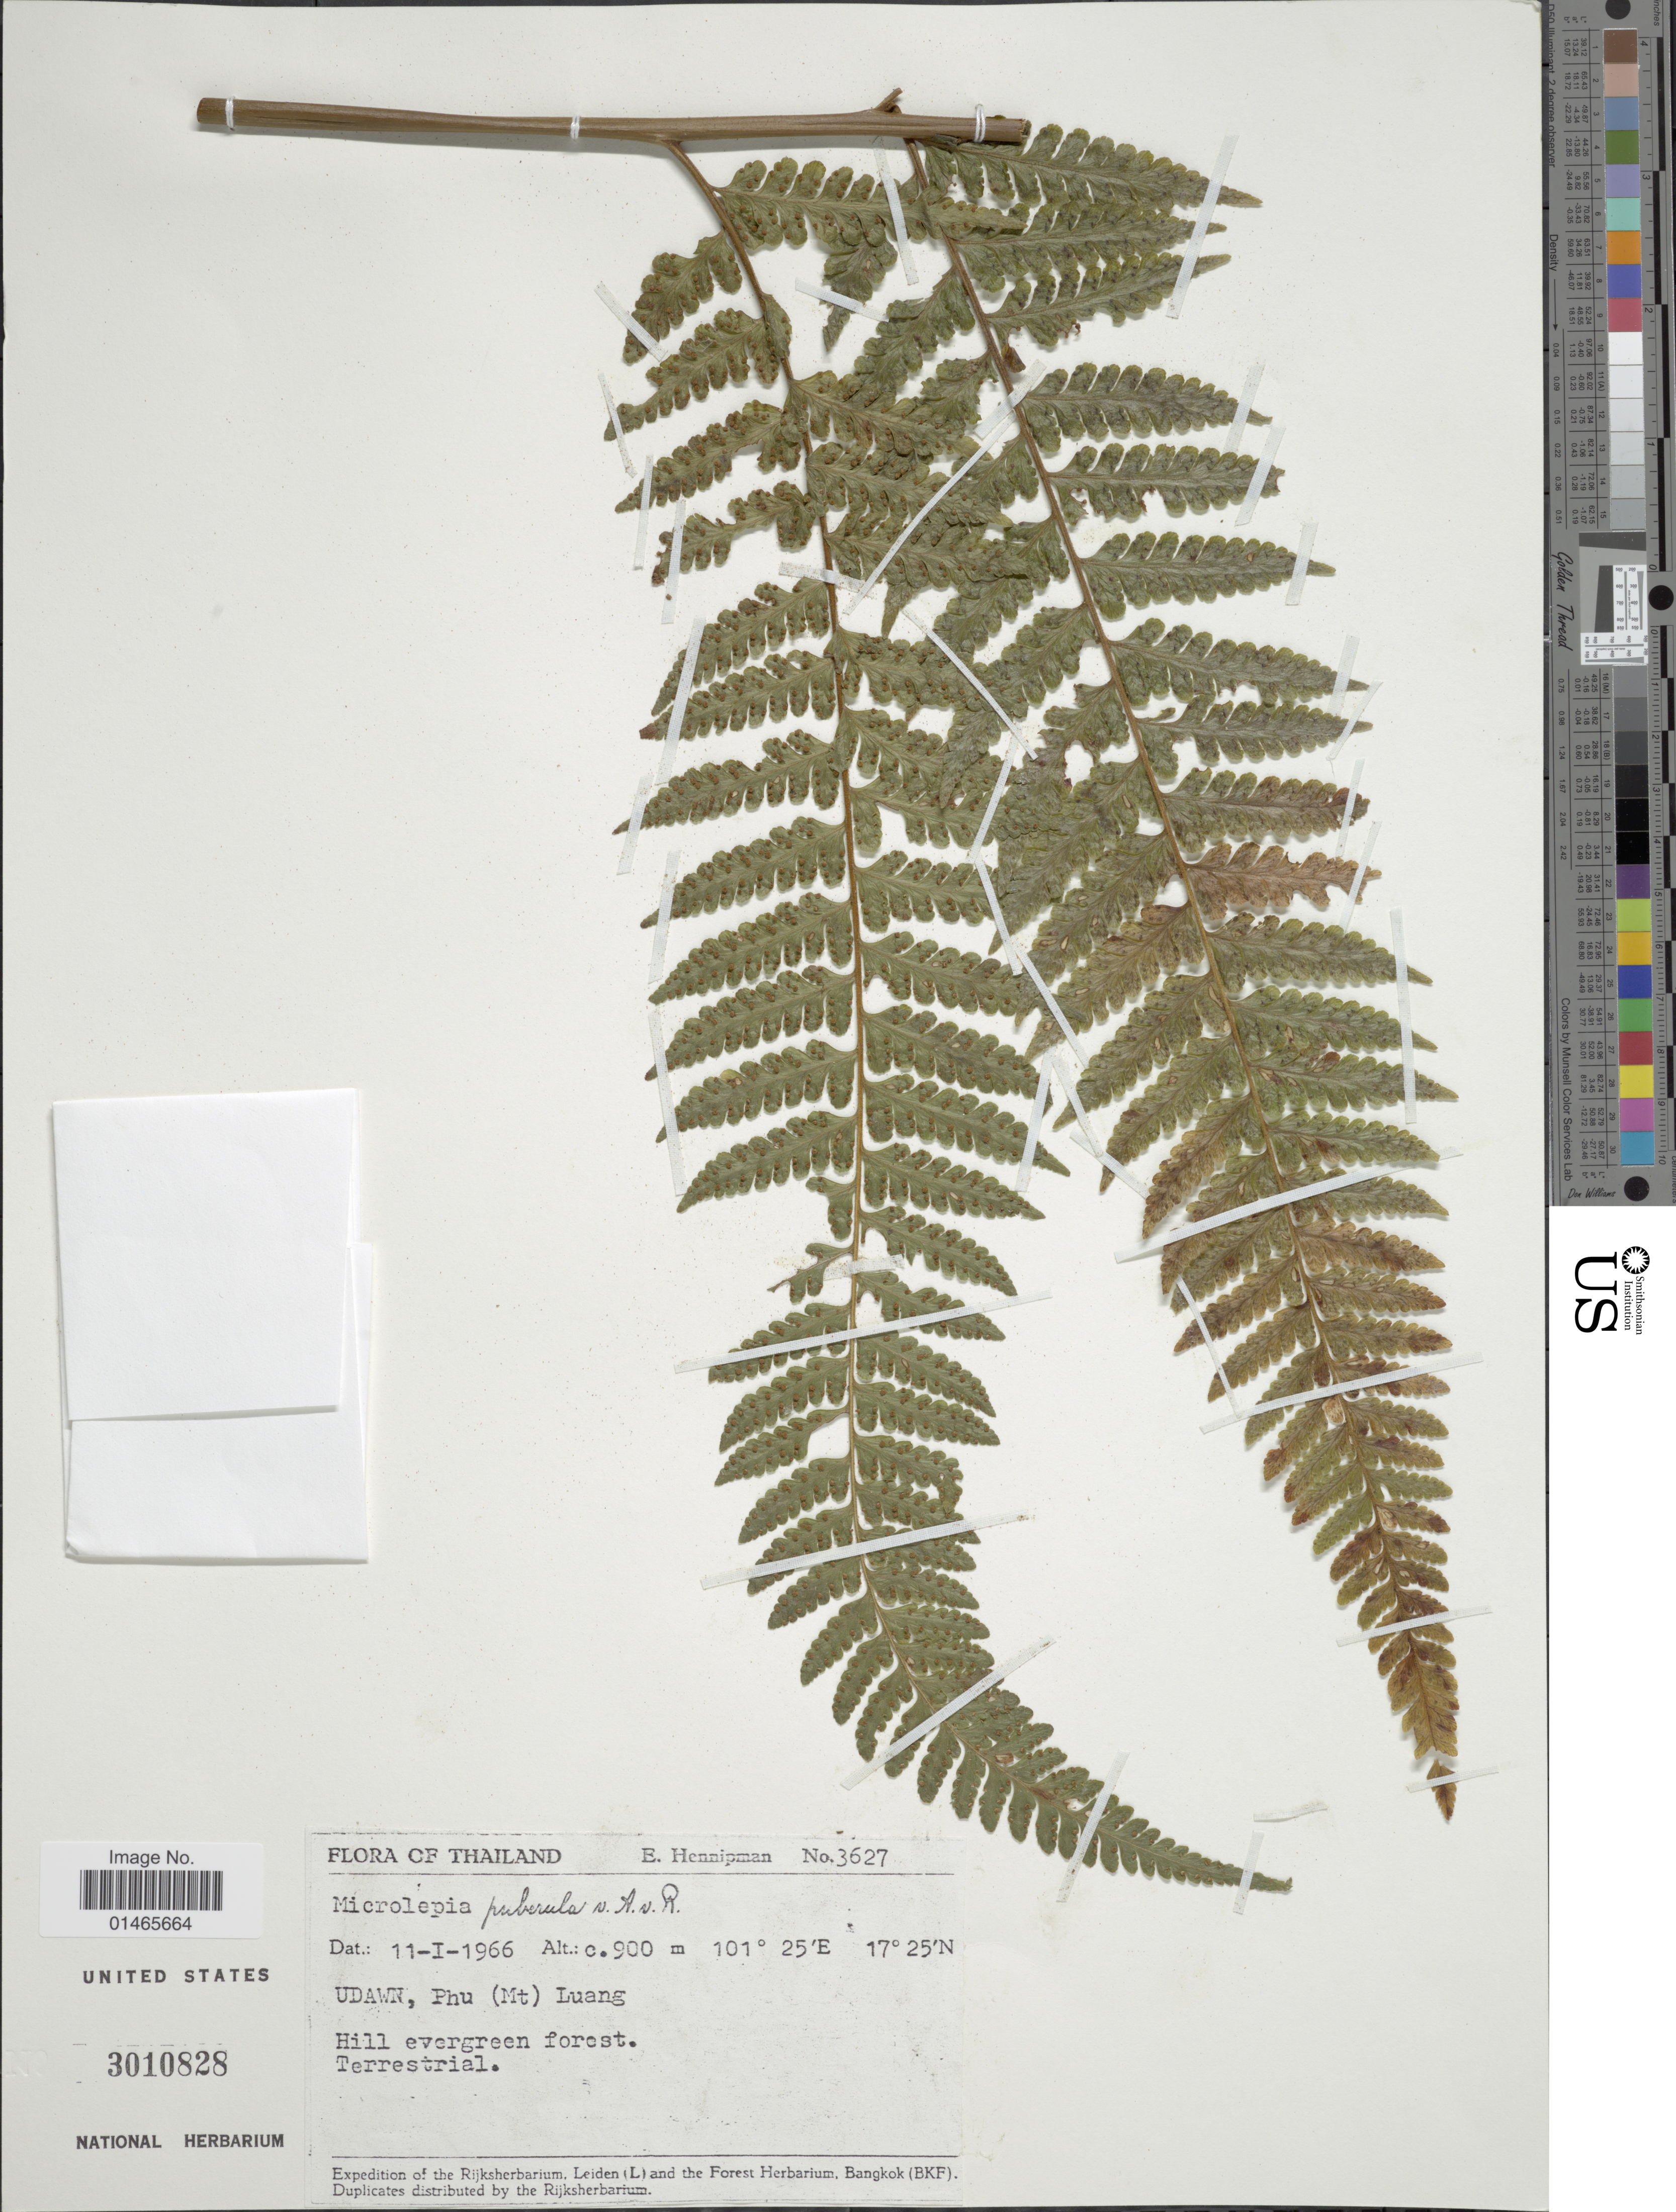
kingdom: Plantae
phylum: Tracheophyta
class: Polypodiopsida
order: Polypodiales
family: Dennstaedtiaceae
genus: Microlepia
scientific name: Microlepia puberula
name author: Alderw.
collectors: E. Hennipman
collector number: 3627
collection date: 1966-01-11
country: Thailand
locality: Udawn, Phu (Mt) Luang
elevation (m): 900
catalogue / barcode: US 3010828